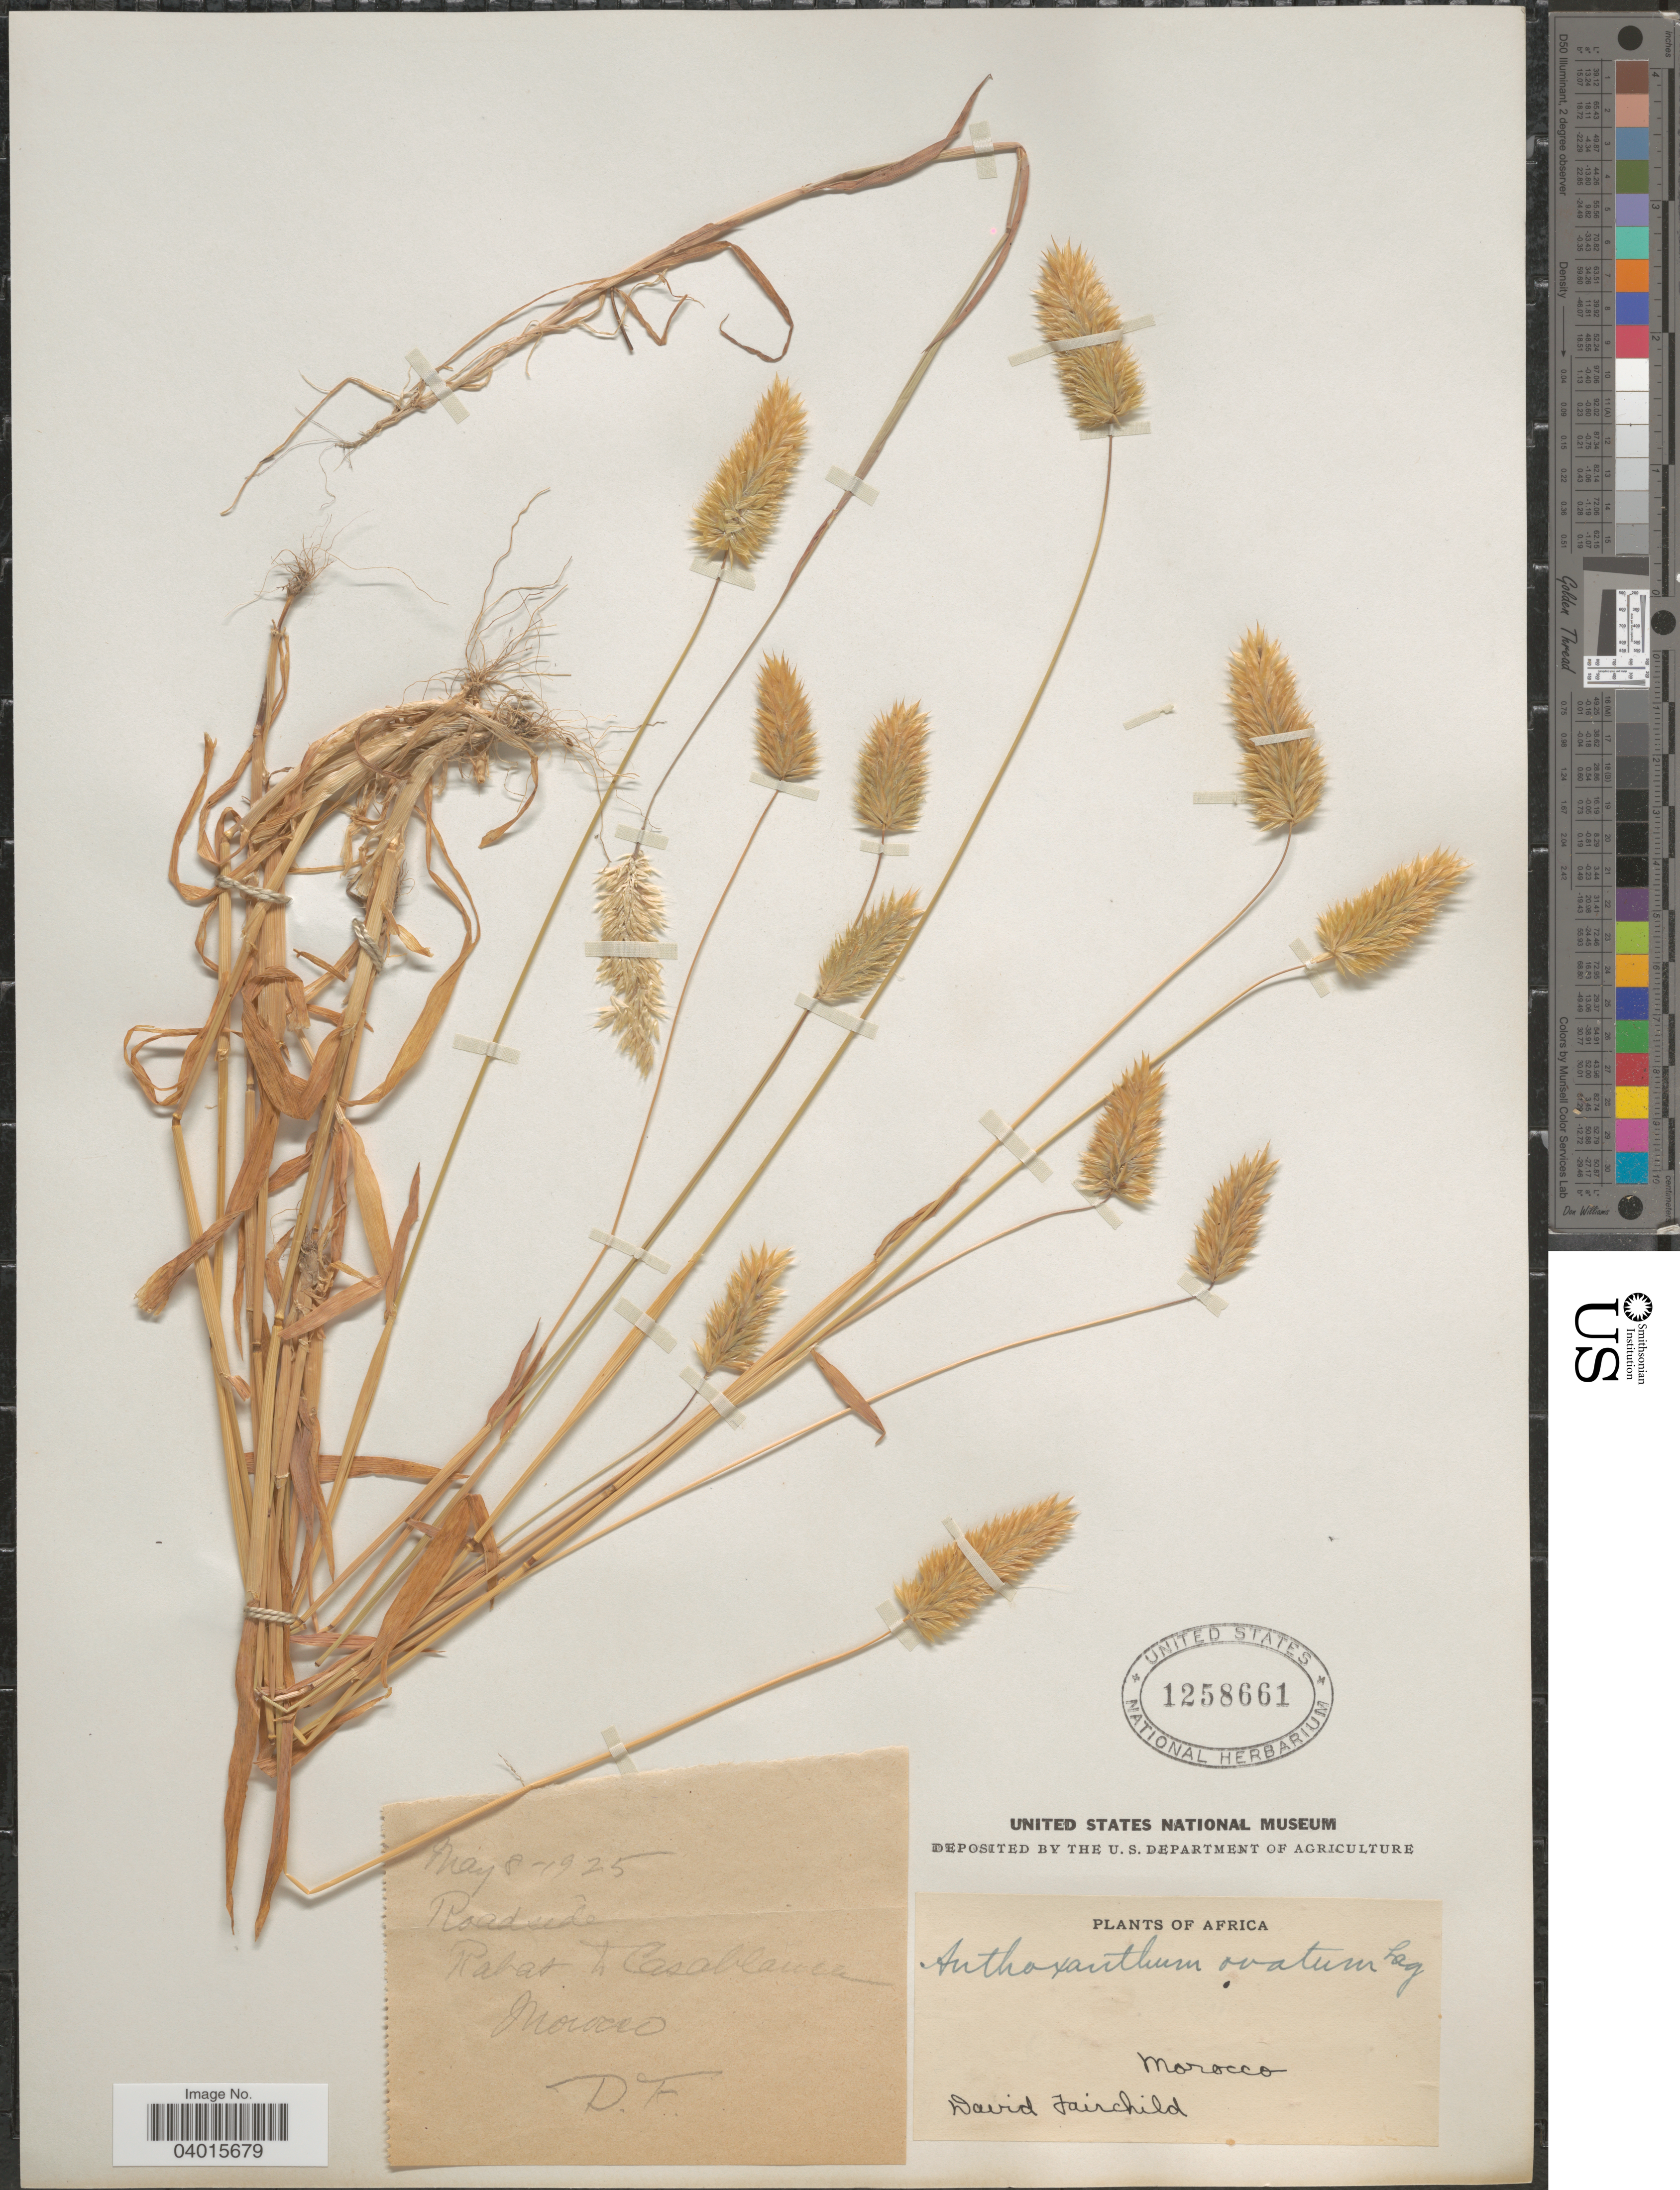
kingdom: Plantae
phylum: Tracheophyta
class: Liliopsida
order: Poales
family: Poaceae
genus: Anthoxanthum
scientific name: Anthoxanthum ovatum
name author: Lag.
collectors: D. Fairchild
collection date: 1925-05-08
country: Morocco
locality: Roadside. Rabat To Casablanca.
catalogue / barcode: US 1258661